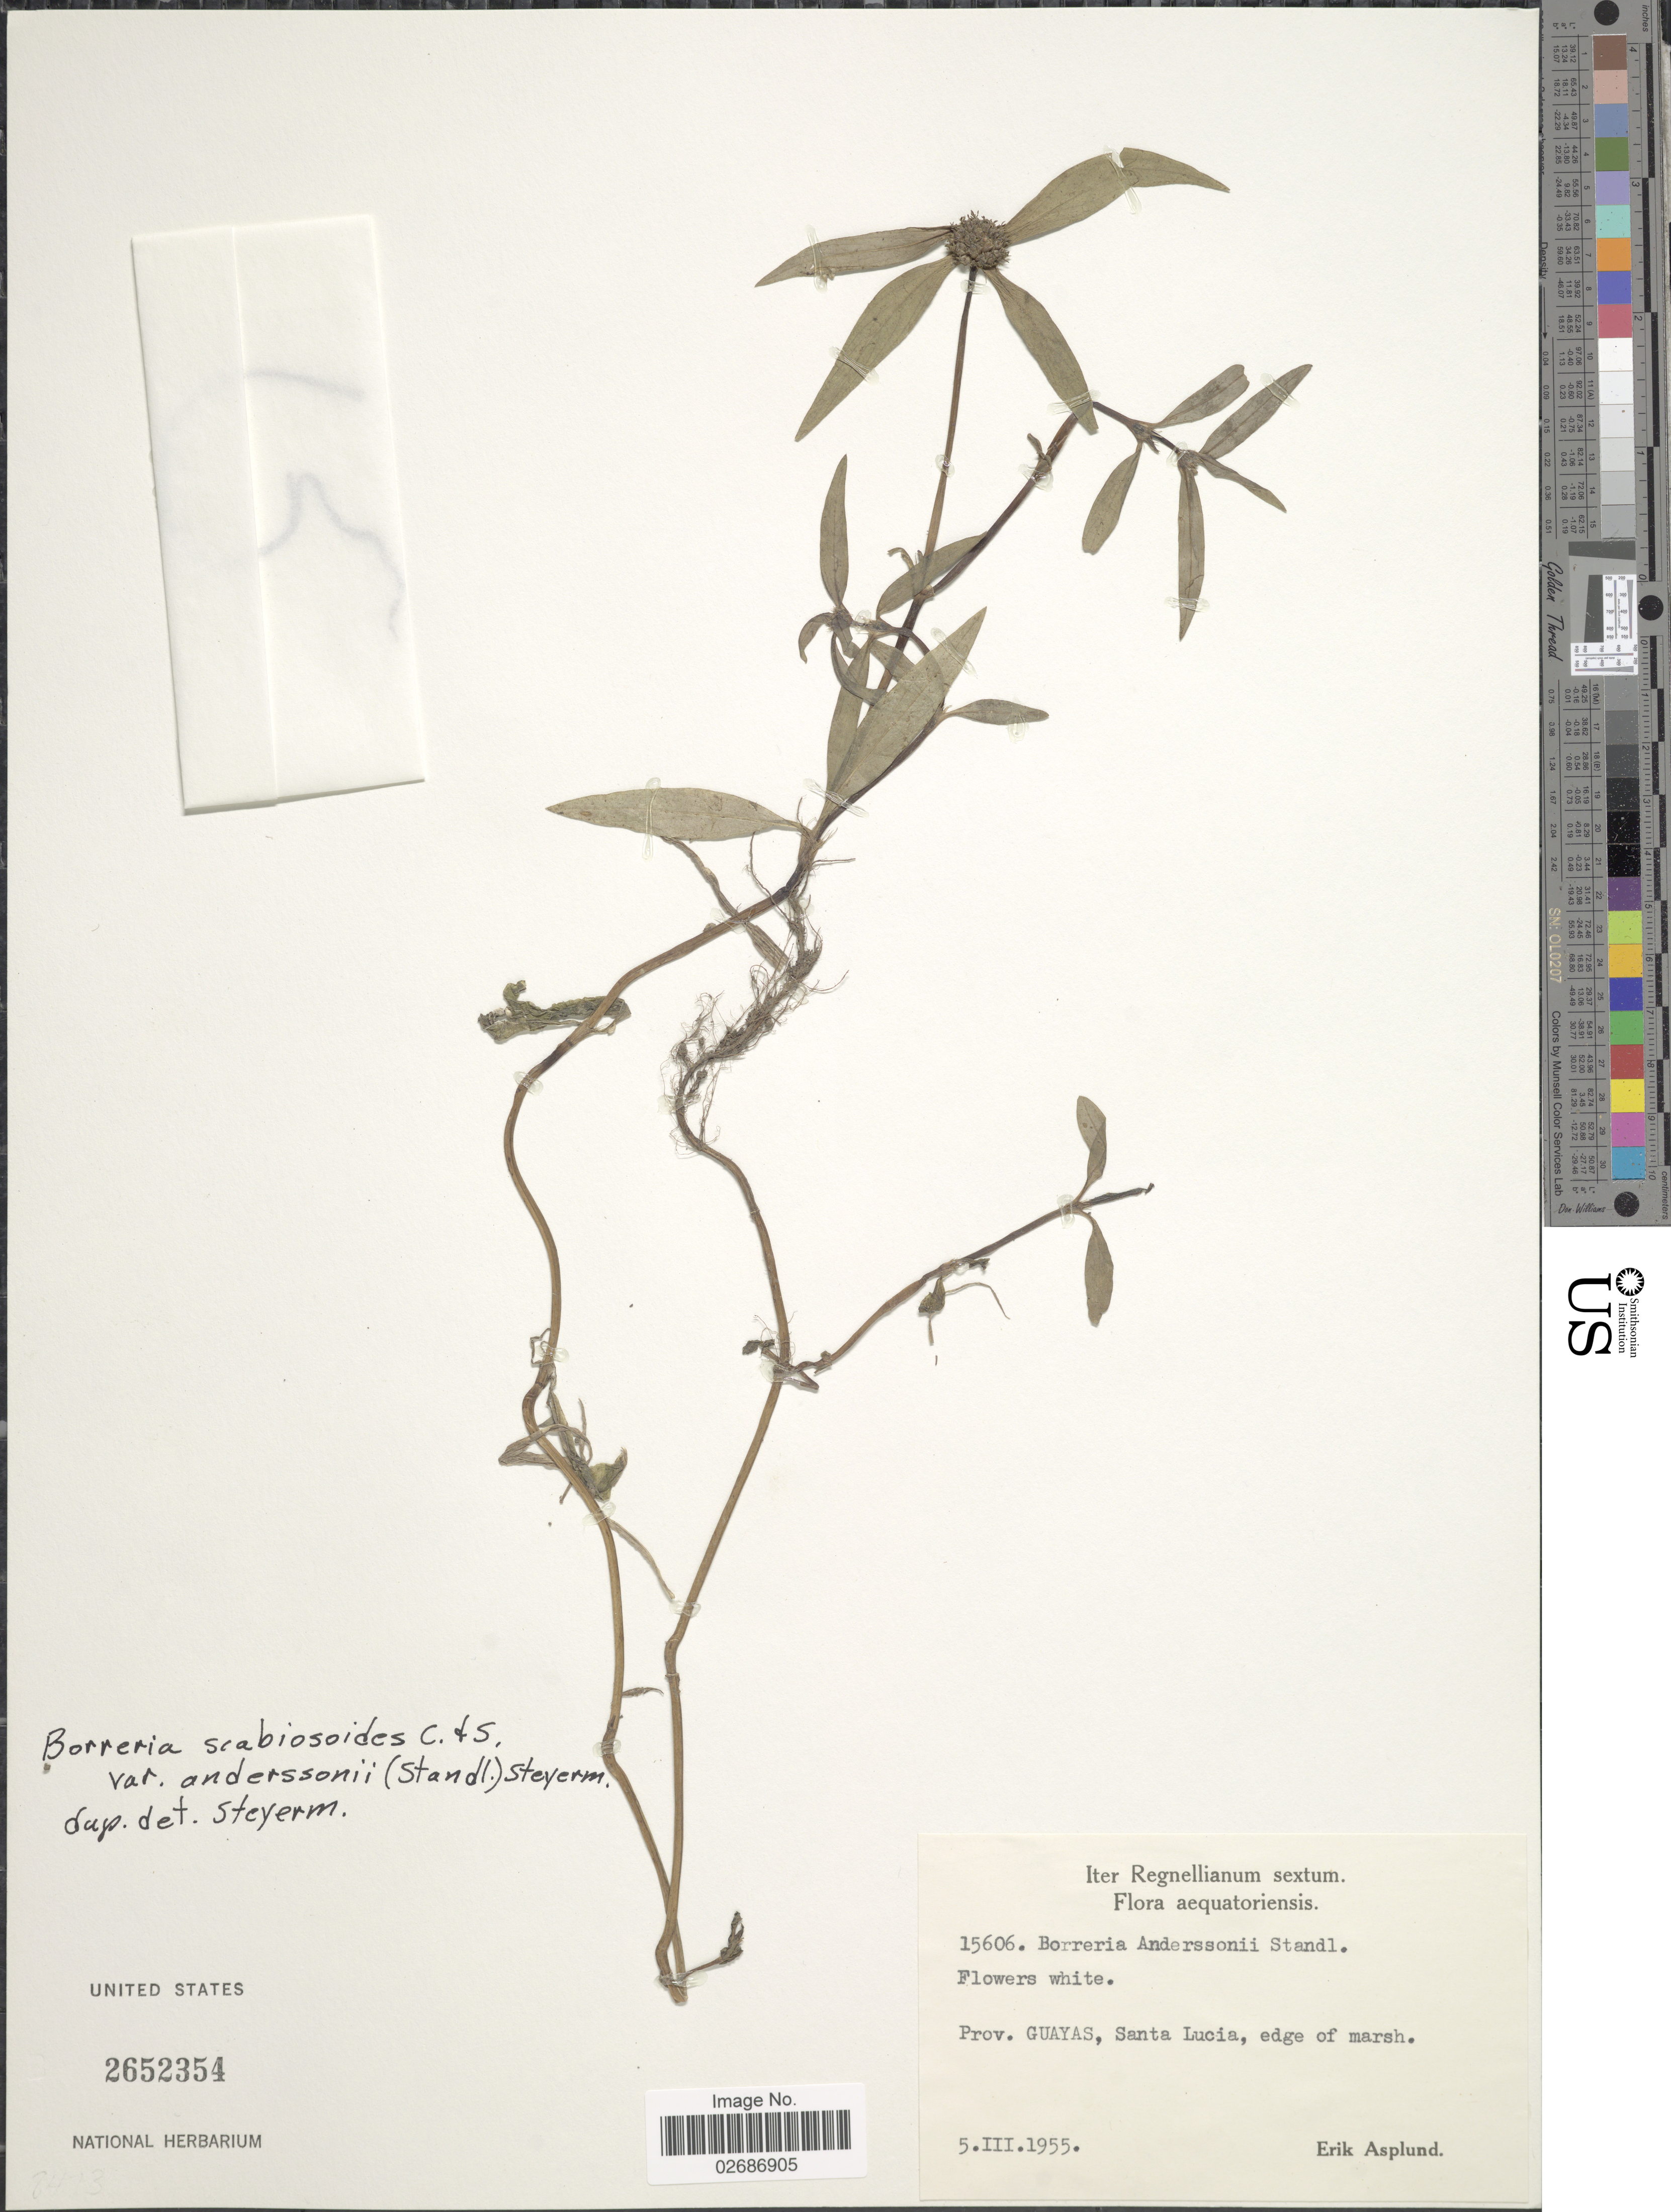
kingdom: Plantae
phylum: Tracheophyta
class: Magnoliopsida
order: Gentianales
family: Rubiaceae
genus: Borreria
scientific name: Borreria scabiosoides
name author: Cham. & Schltdl.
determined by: Kirkbride, J. H.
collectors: E. Asplund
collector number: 15606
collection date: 1955-03-15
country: Ecuador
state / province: Guayas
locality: Aequatoriensis, Santa Lucia, edge of marsh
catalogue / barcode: US 2652354